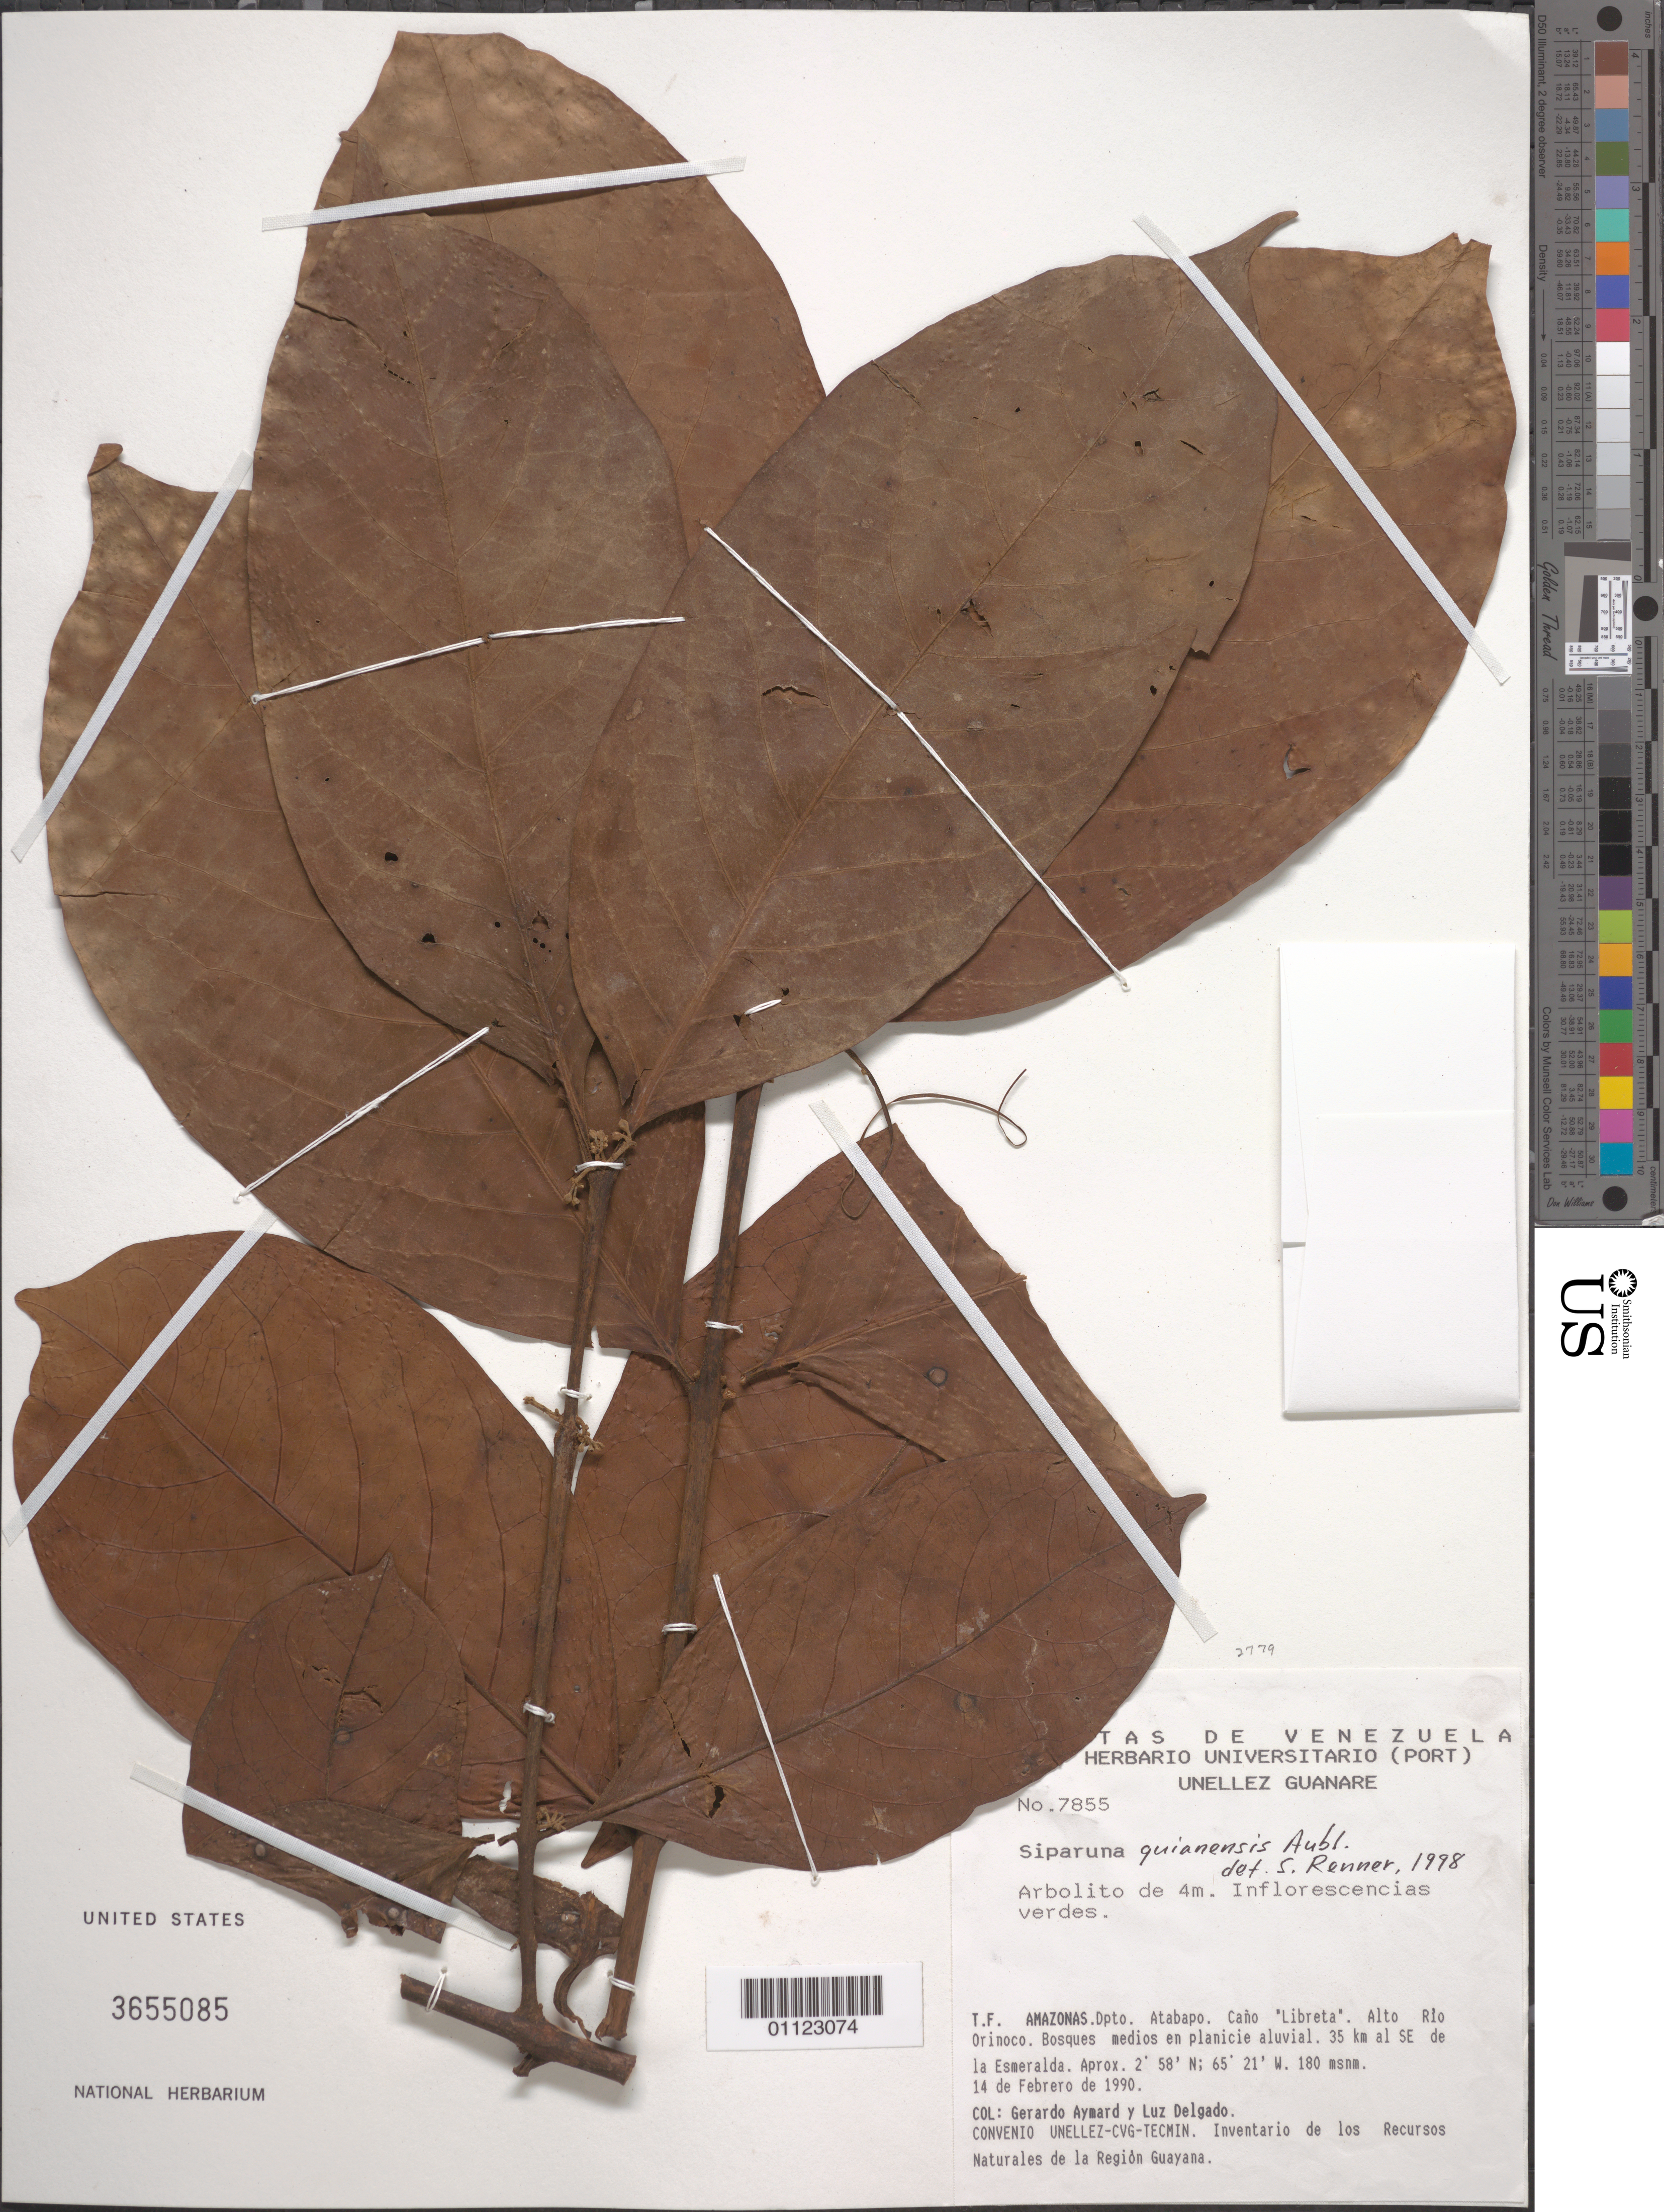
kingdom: Plantae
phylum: Tracheophyta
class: Magnoliopsida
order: Laurales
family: Siparunaceae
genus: Siparuna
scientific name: Siparuna guianensis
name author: Aubl.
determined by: Renner, S. S.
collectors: G. A. Aymard & L. Delgado V.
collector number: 7855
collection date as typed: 14 de Febrero de 1990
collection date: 1990-02-14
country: Venezuela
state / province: Amazonas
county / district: Atabapo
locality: Caño "Libreta". Alto Rio Orinoco. 35 km al SE de la Esmeralda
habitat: Bosques medios en planicie aluvial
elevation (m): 180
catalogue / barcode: US 3655085